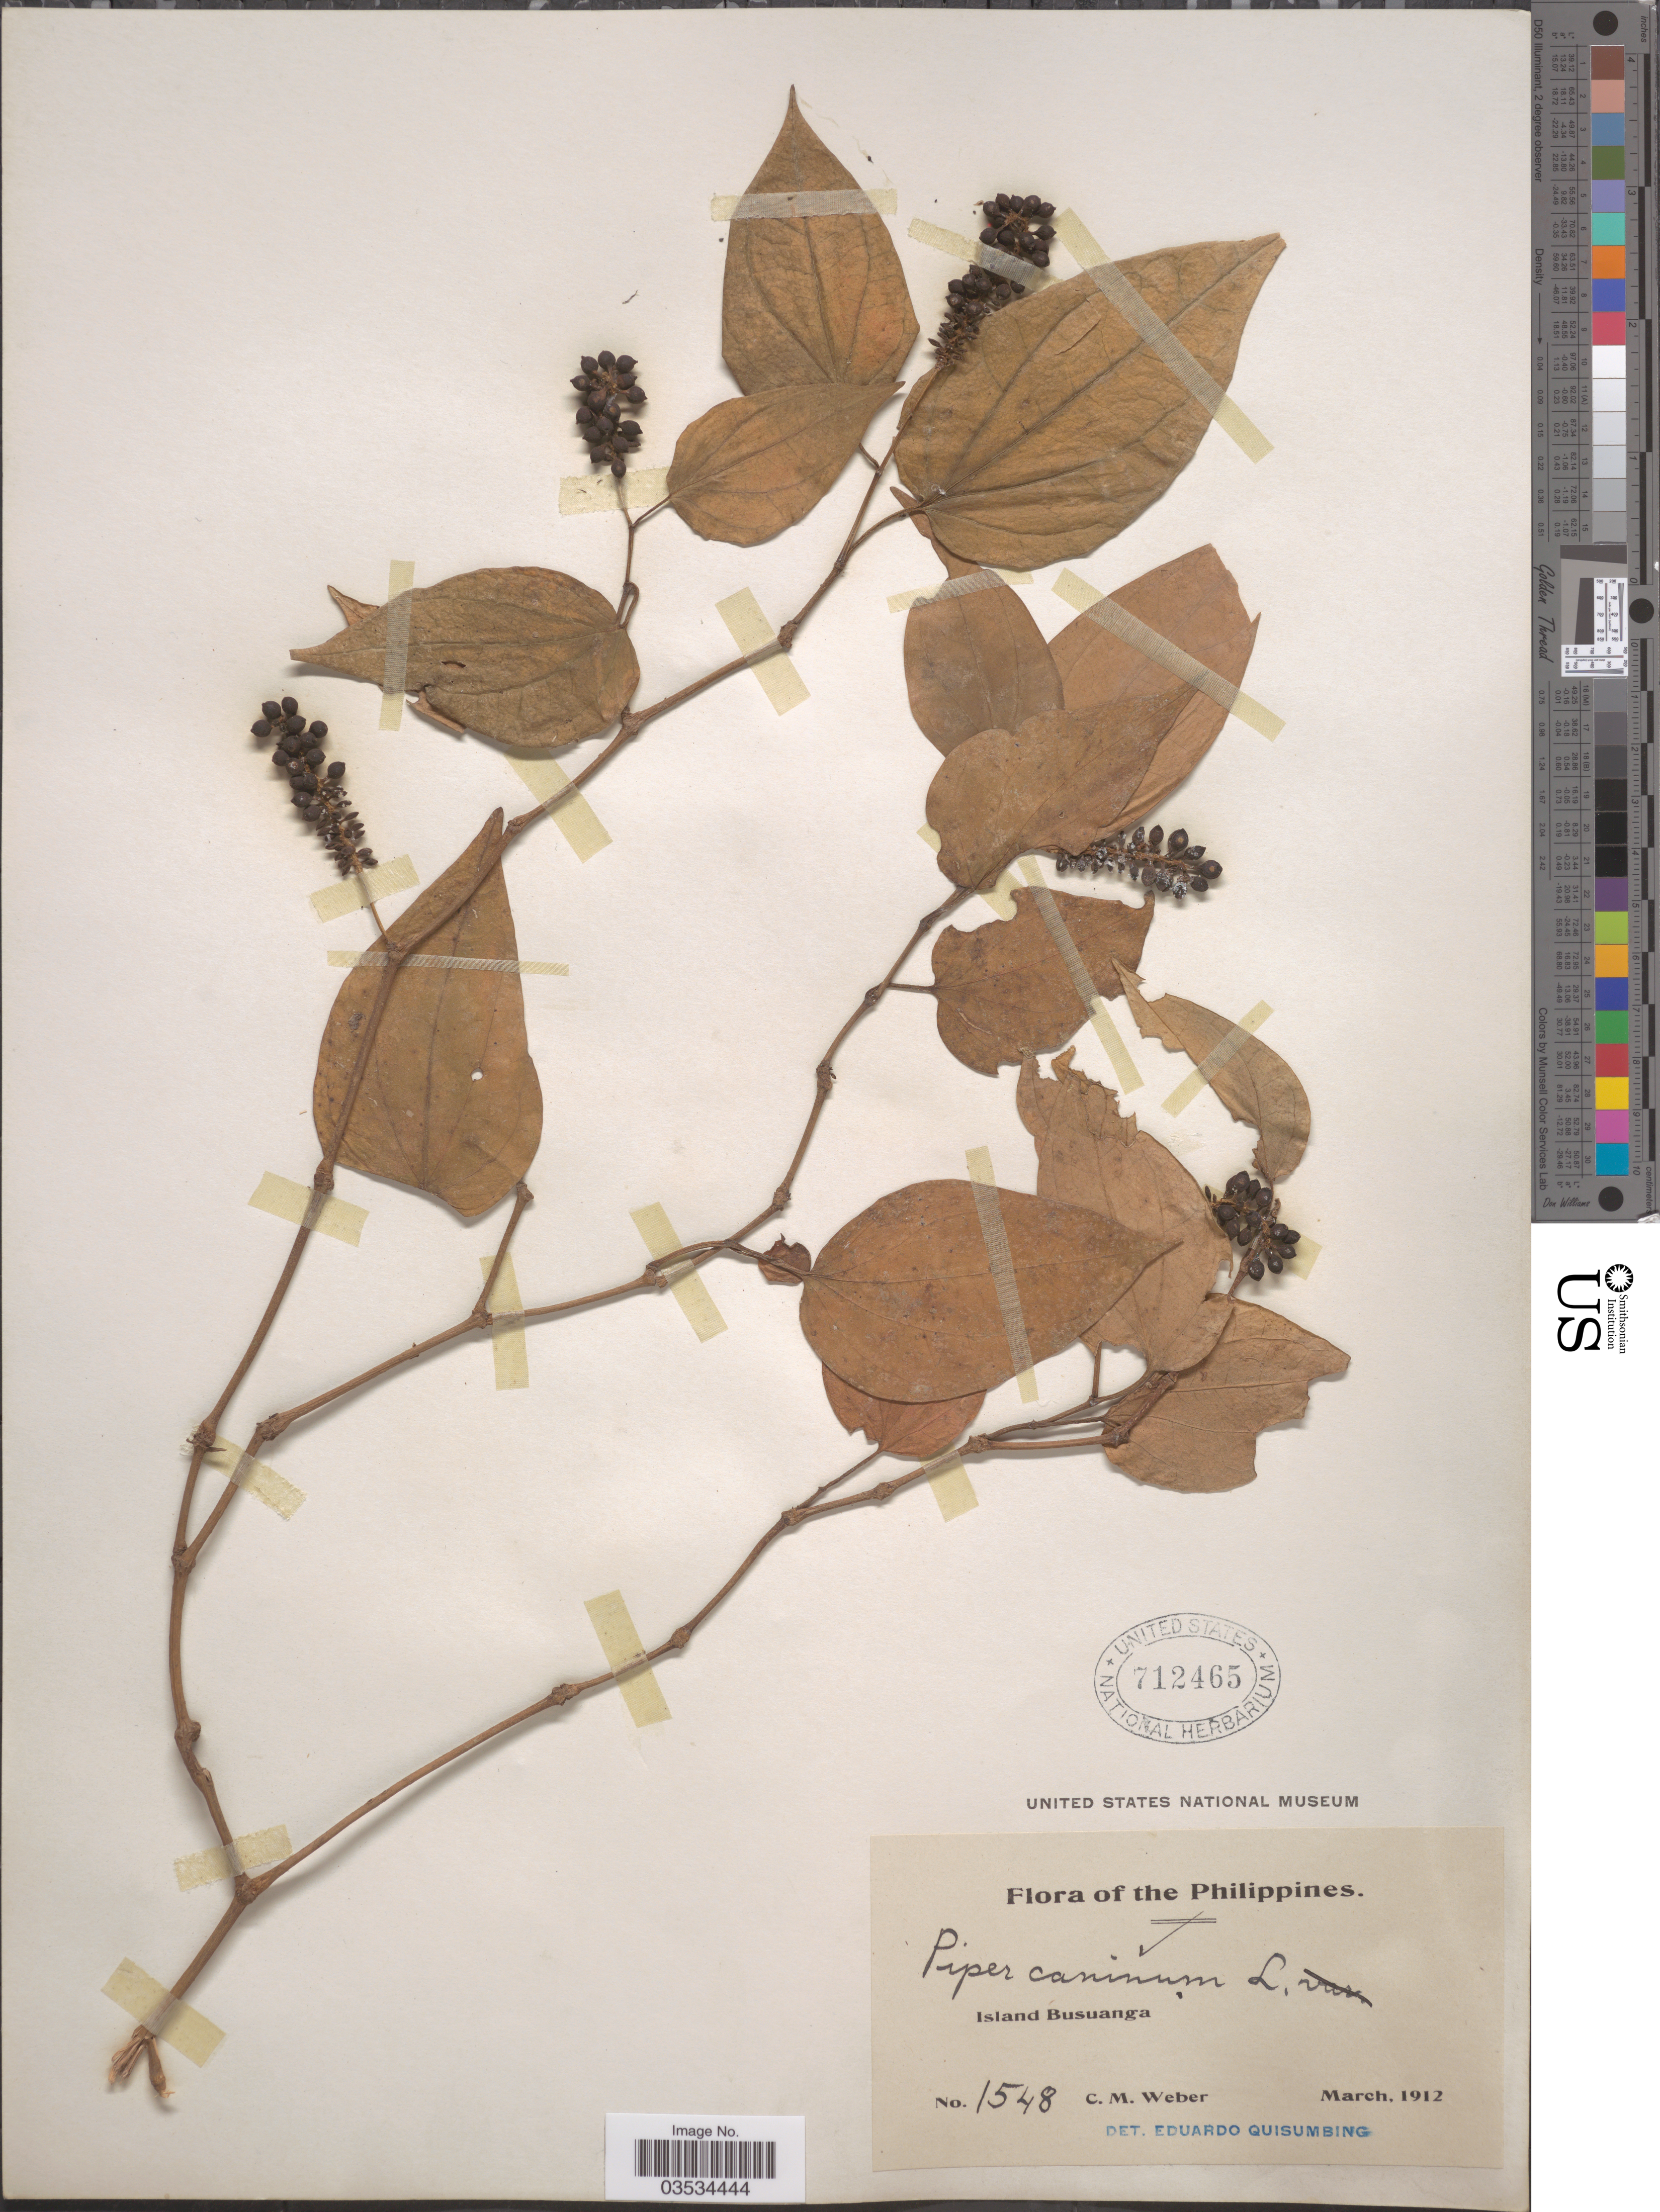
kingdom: Plantae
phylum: Tracheophyta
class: Magnoliopsida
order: Piperales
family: Piperaceae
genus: Piper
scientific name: Piper caninum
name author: Blume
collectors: C. M. Weber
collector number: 1548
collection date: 1912-03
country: Philippines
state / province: Mimaropa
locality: Island Busuanga.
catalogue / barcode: US 712465